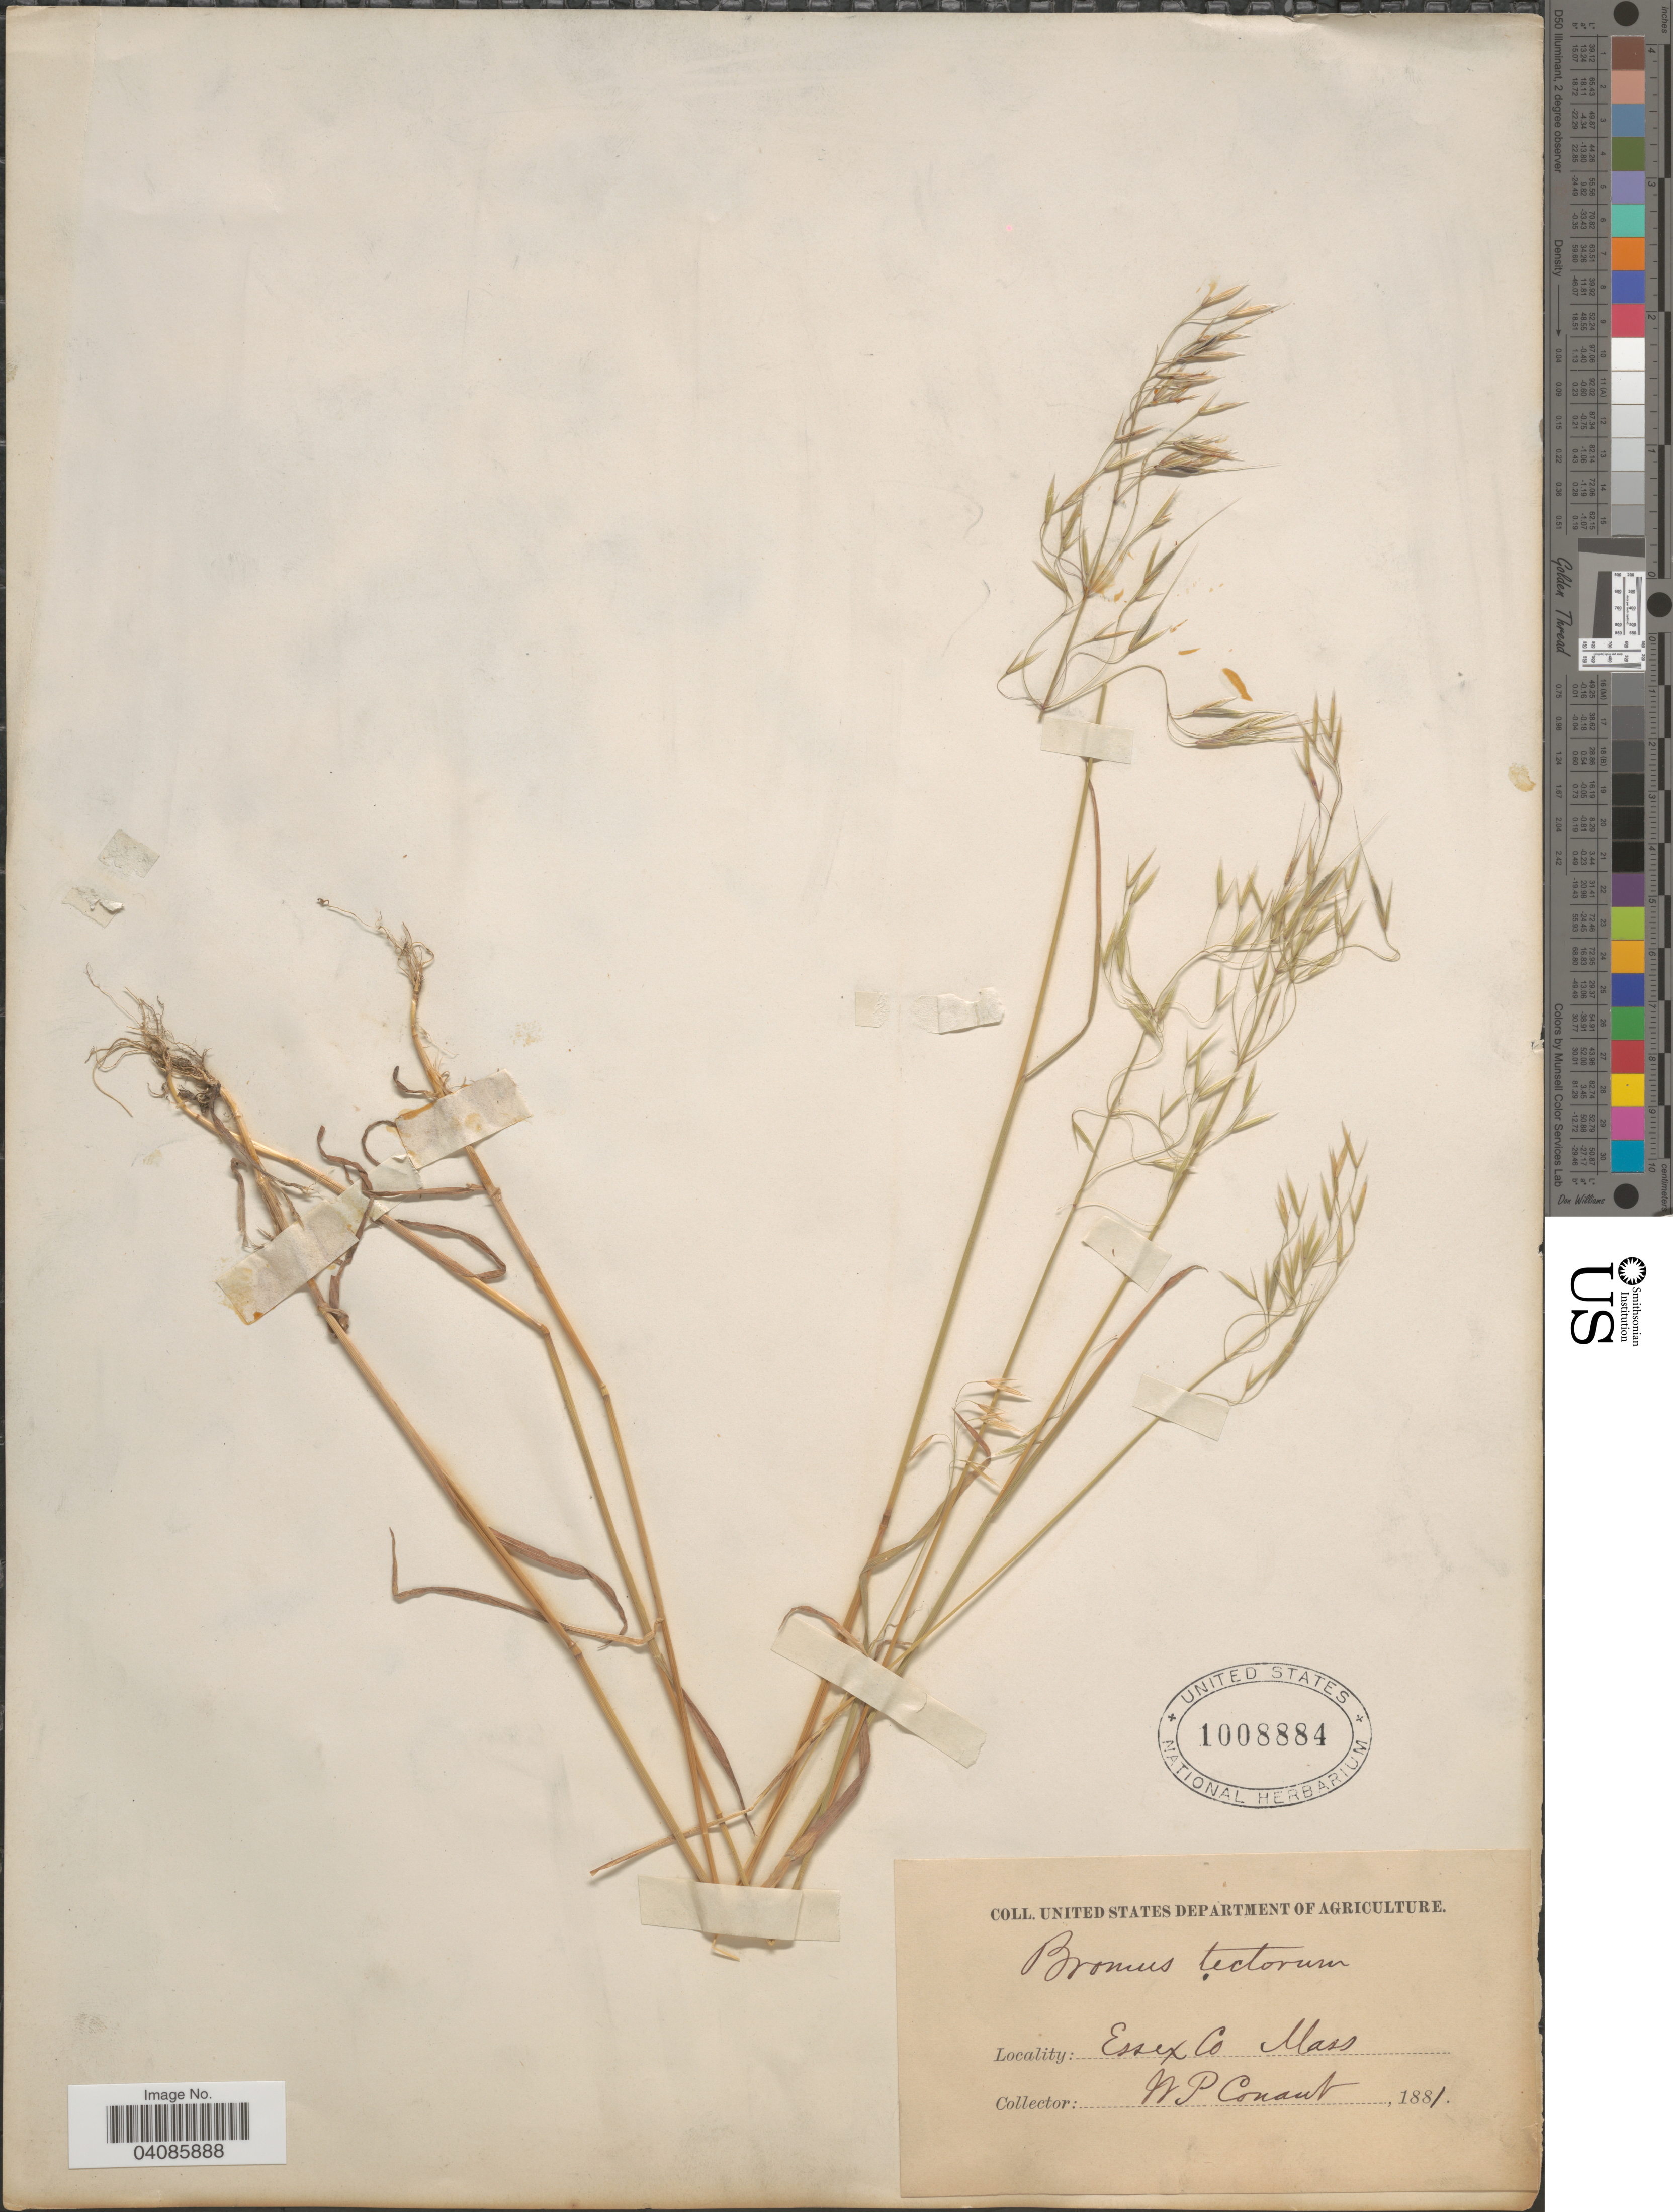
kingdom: Plantae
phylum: Tracheophyta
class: Liliopsida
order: Poales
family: Poaceae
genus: Bromus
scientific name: Bromus tectorum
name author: L.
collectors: W. P. Conant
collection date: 1881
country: United States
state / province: Massachusetts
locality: Essex Co.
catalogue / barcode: US 1008884